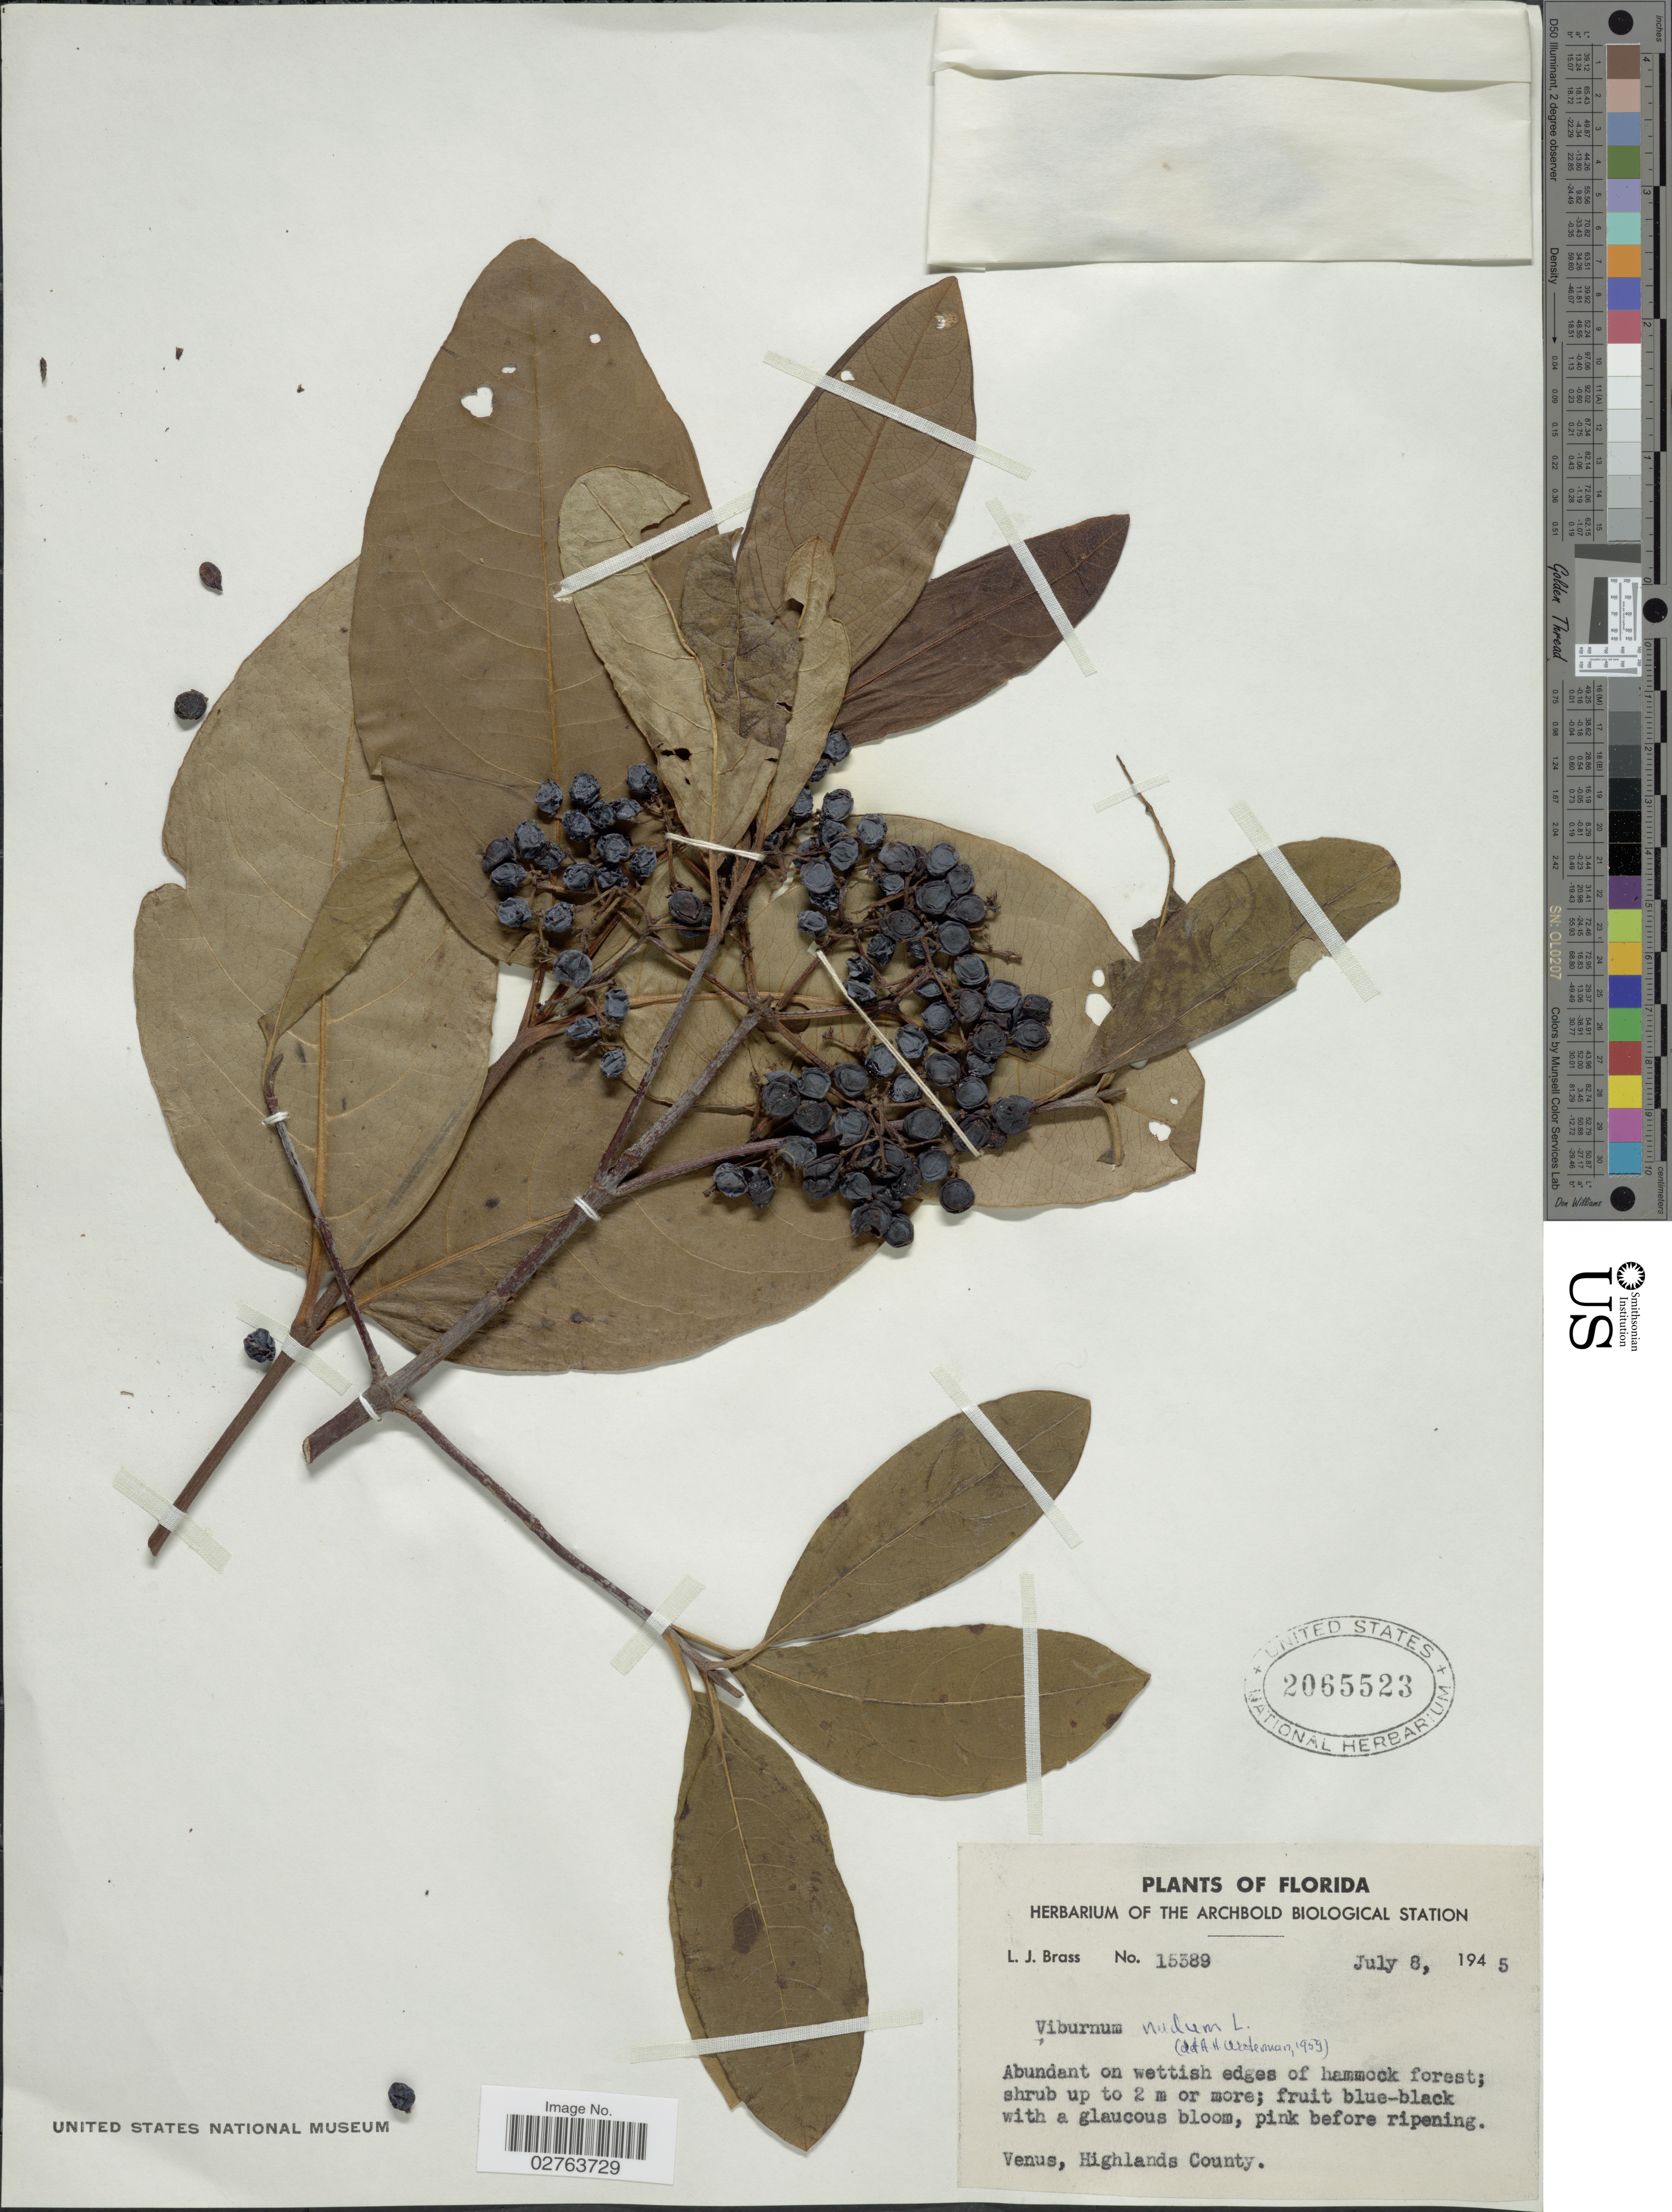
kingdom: Plantae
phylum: Tracheophyta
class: Magnoliopsida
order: Dipsacales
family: Viburnaceae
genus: Viburnum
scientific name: Viburnum nudum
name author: L.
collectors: L. J. Brass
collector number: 15389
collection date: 1945-07-08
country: United States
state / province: Florida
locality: Venus, Highlands County.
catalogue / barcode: US 2065523